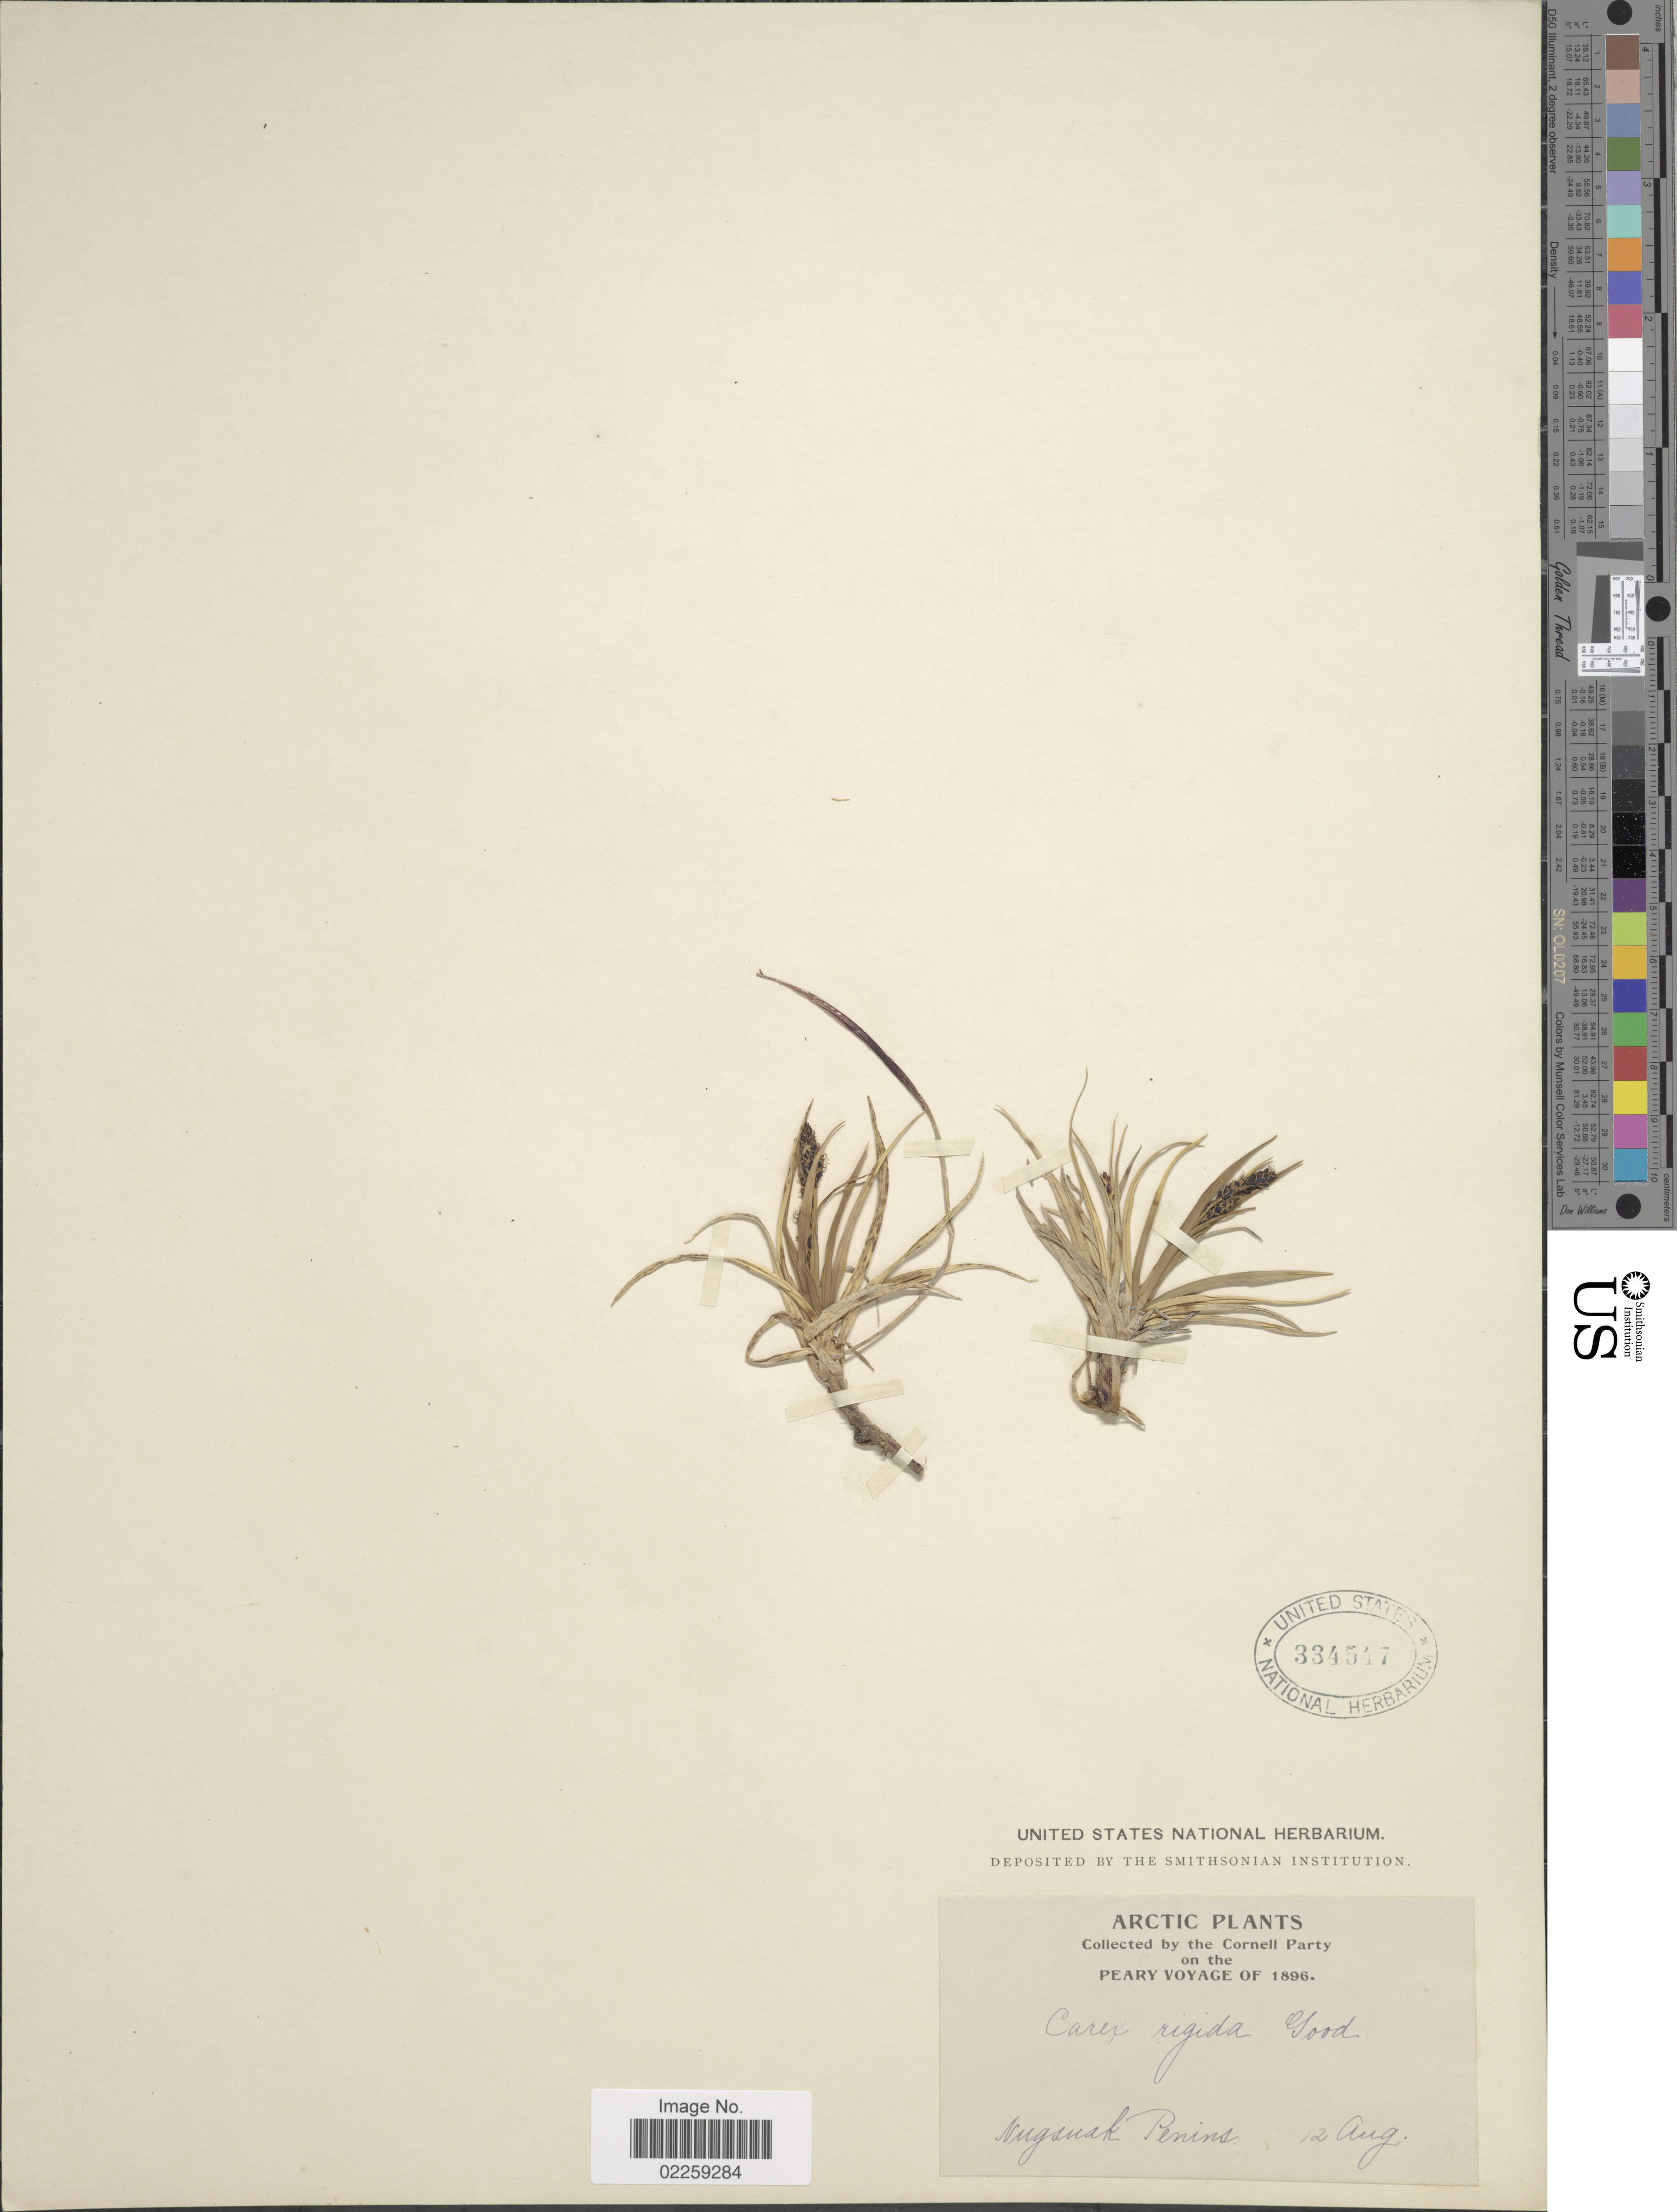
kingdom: Plantae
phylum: Tracheophyta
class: Liliopsida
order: Poales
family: Cyperaceae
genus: Carex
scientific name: Carex bigelowii subsp. bigelowii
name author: Torr. ex Schwein.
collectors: Cornell Party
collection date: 1896-08-12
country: Greenland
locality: Arctic, Nugsuak Penins.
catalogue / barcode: US 334547